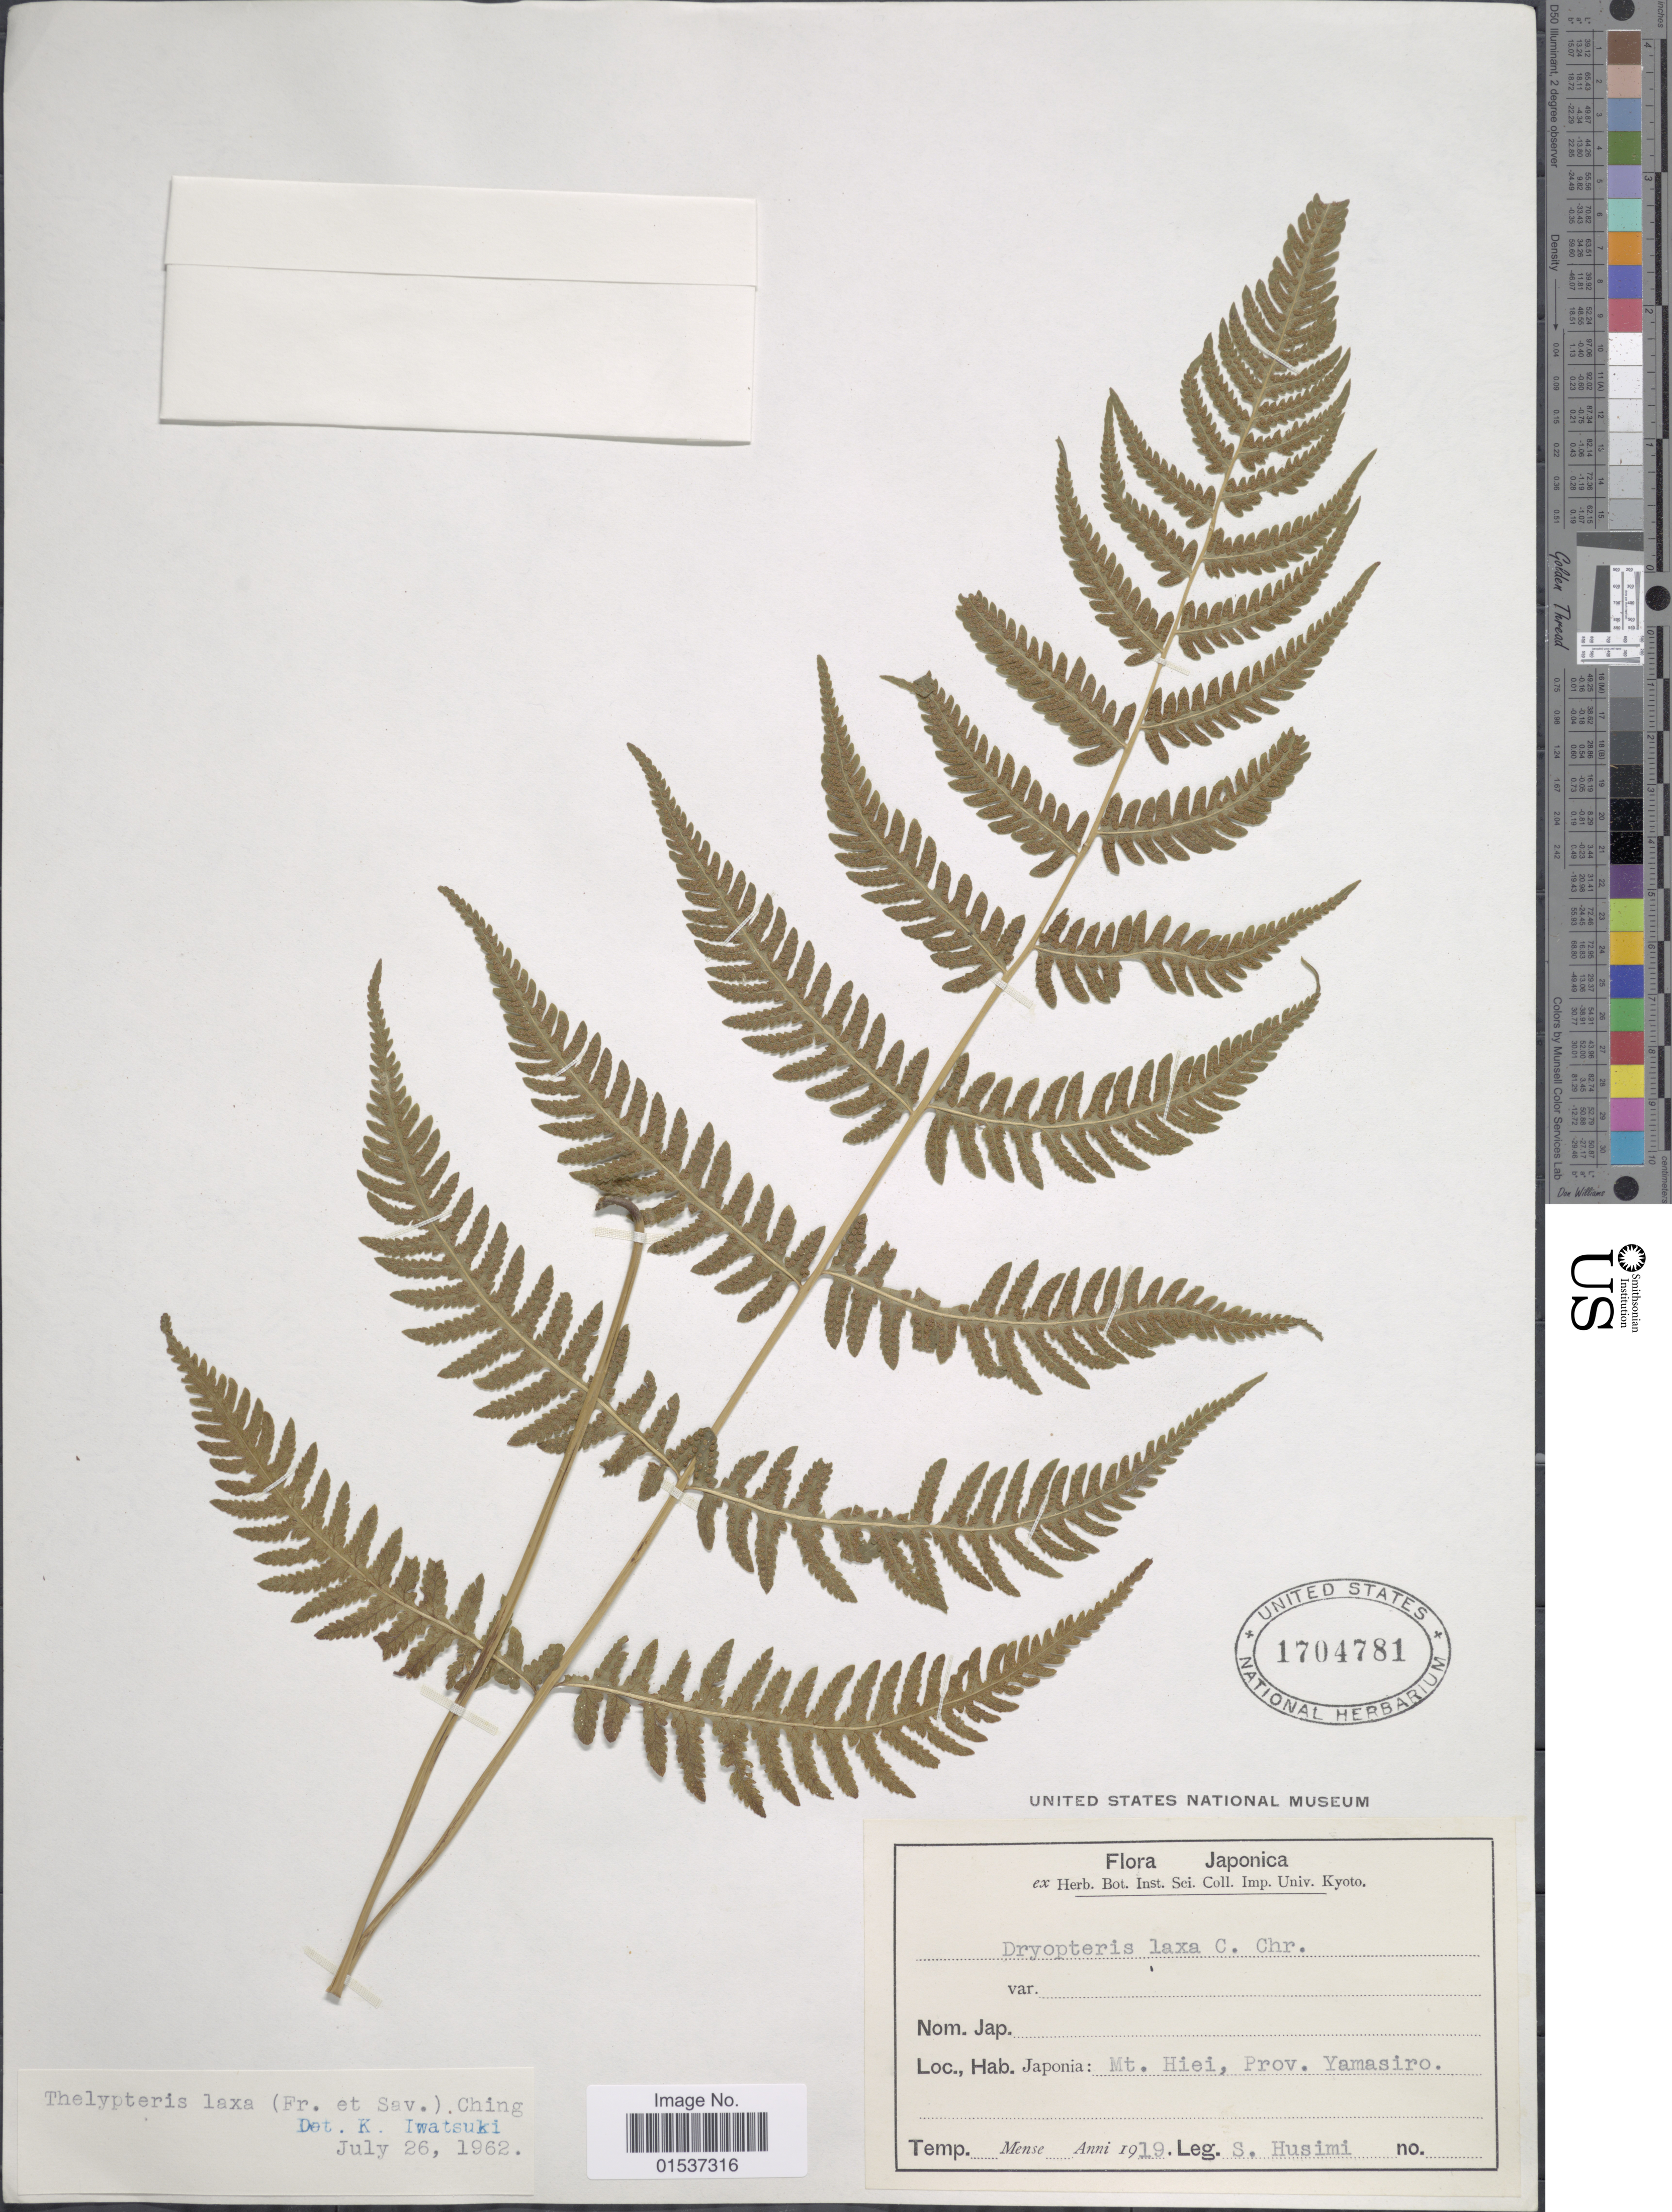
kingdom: Plantae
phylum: Tracheophyta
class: Polypodiopsida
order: Polypodiales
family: Thelypteridaceae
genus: Metathelypteris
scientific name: Metathelypteris laxa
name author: (Franch. & Sav.) Ching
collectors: S. Husimi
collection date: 1919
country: Japan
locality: Japonia: Mt. Hiei, Prov. Yamasiro.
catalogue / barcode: US 1704781